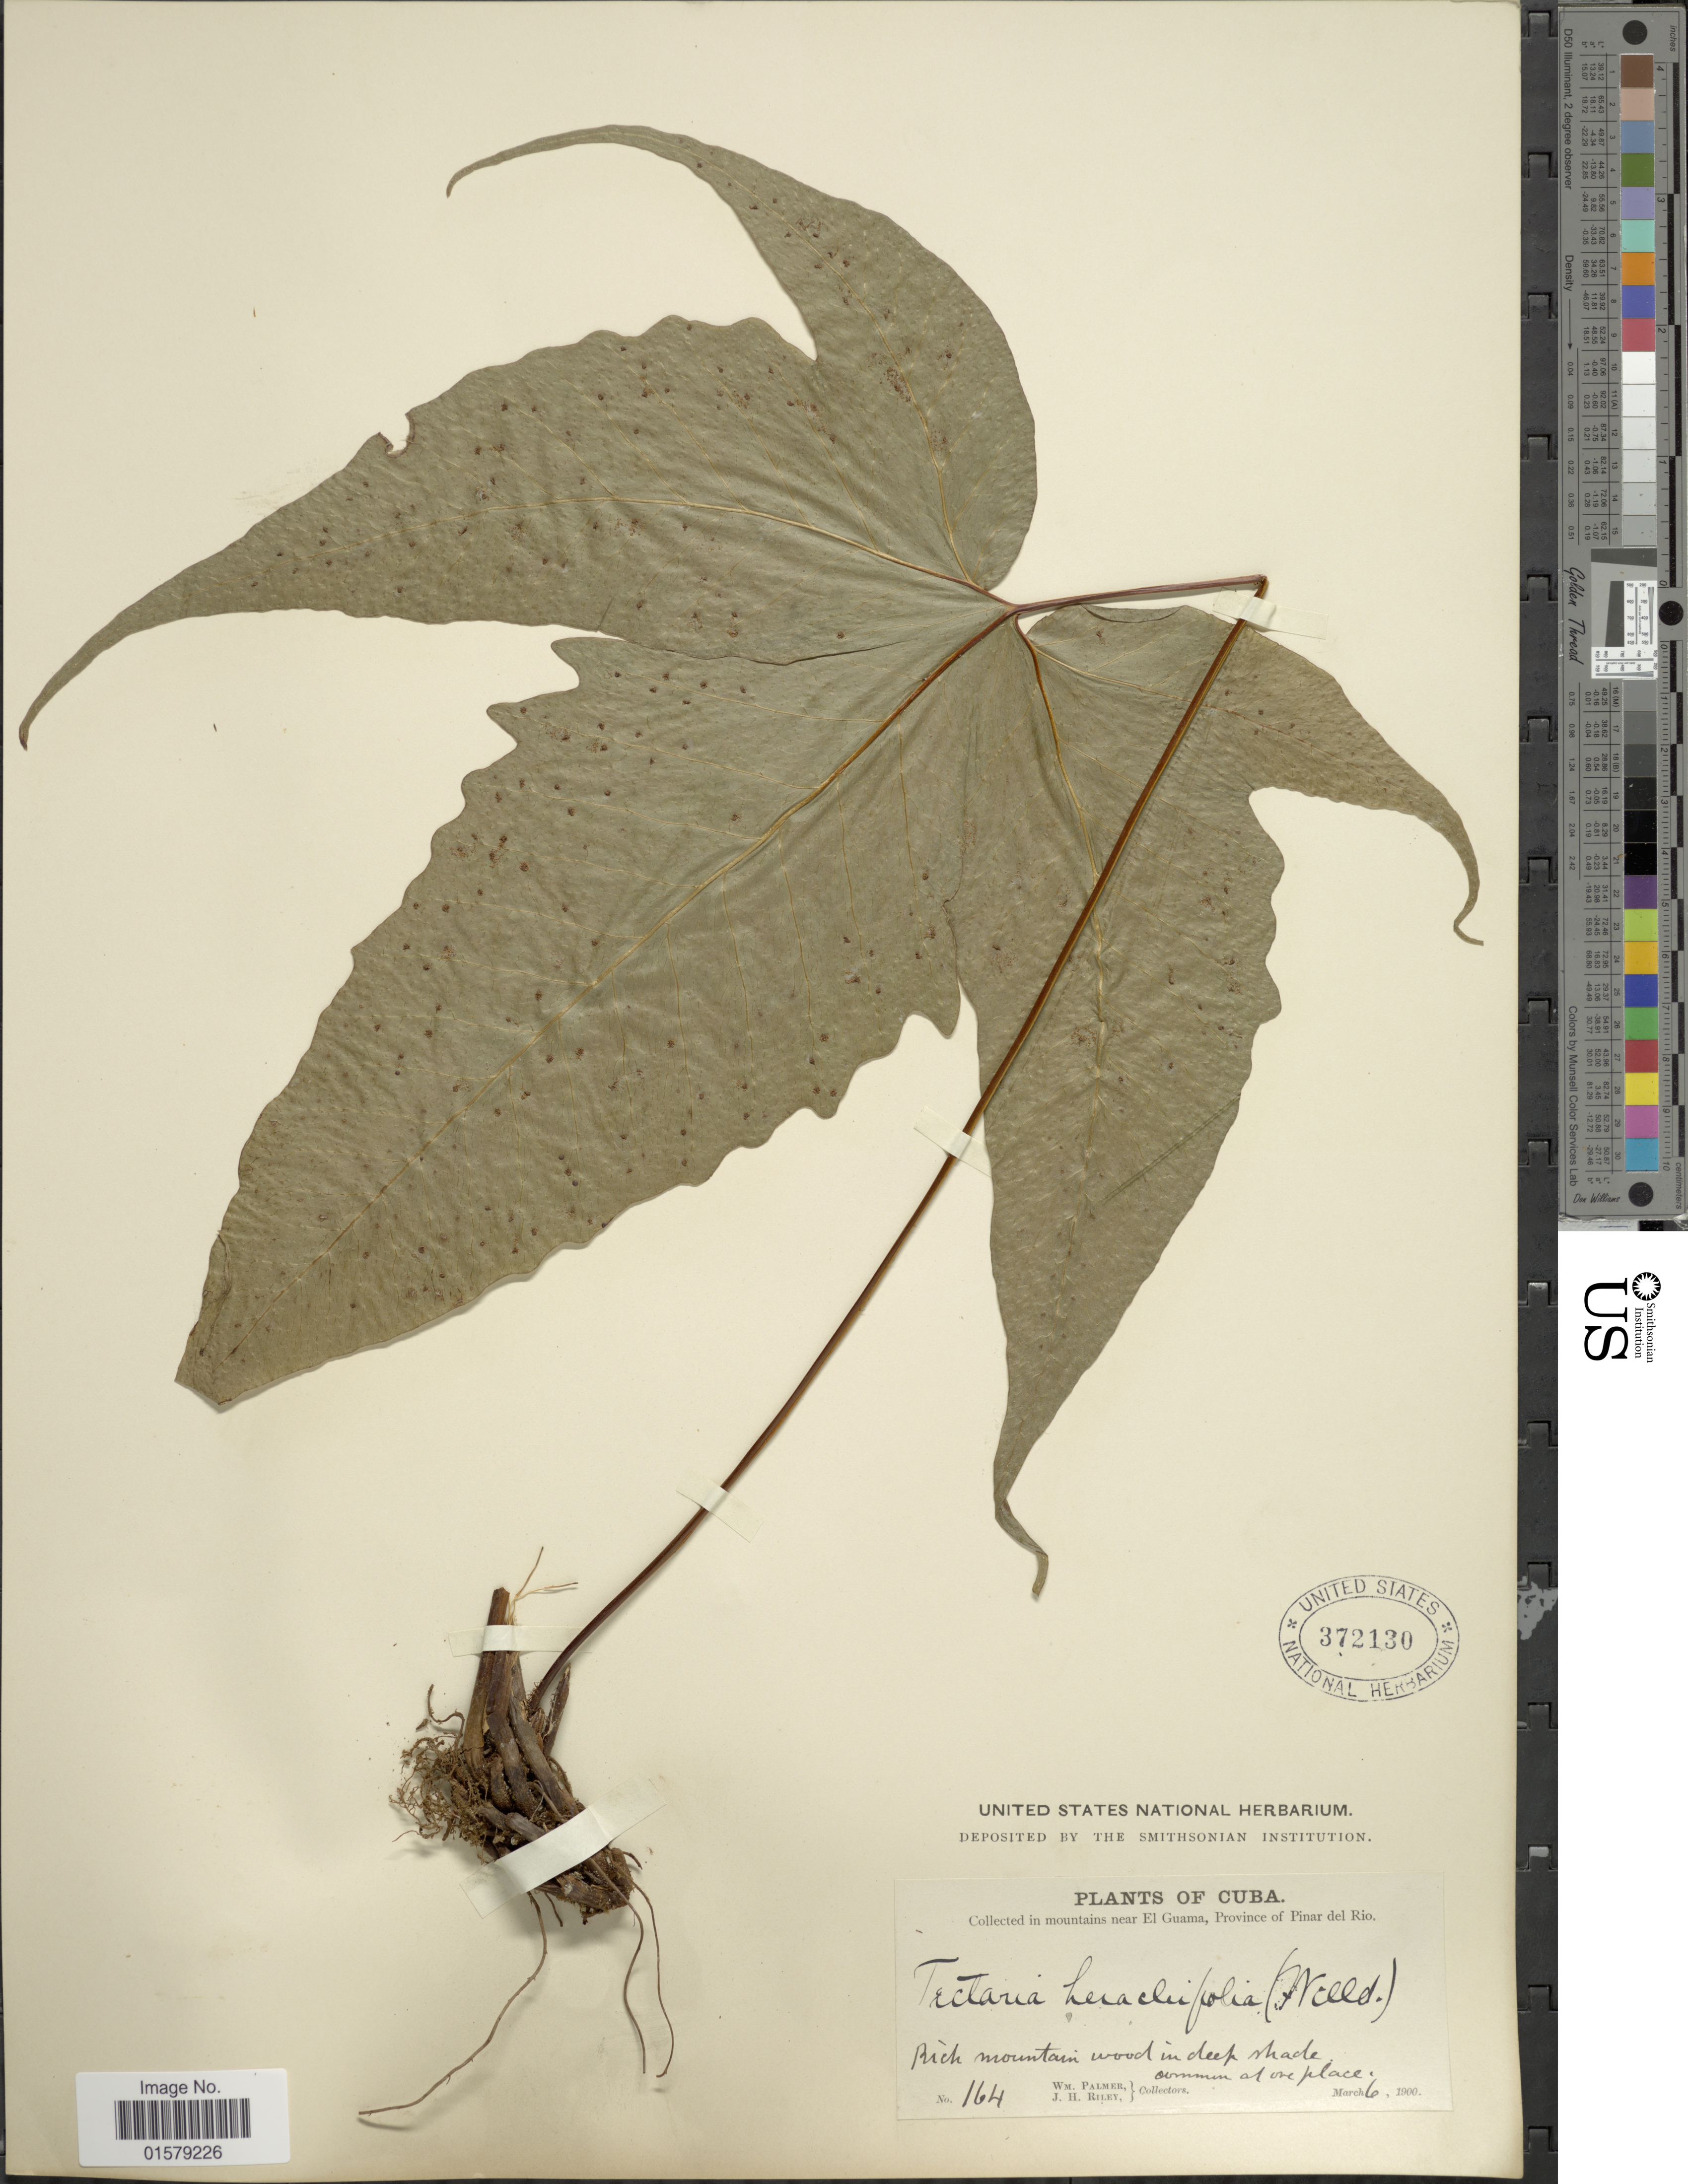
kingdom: Plantae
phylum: Tracheophyta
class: Polypodiopsida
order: Polypodiales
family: Tectariaceae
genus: Tectaria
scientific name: Tectaria heracleifolia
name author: (Willd.) Underw.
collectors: W. Palmer & J. H. Riley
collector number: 164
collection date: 1900-03-06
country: Cuba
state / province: Pinar del Río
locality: In mountains near El Guama, rich mountain wood in deep shade among rocks, common at one place.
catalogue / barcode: US 372130